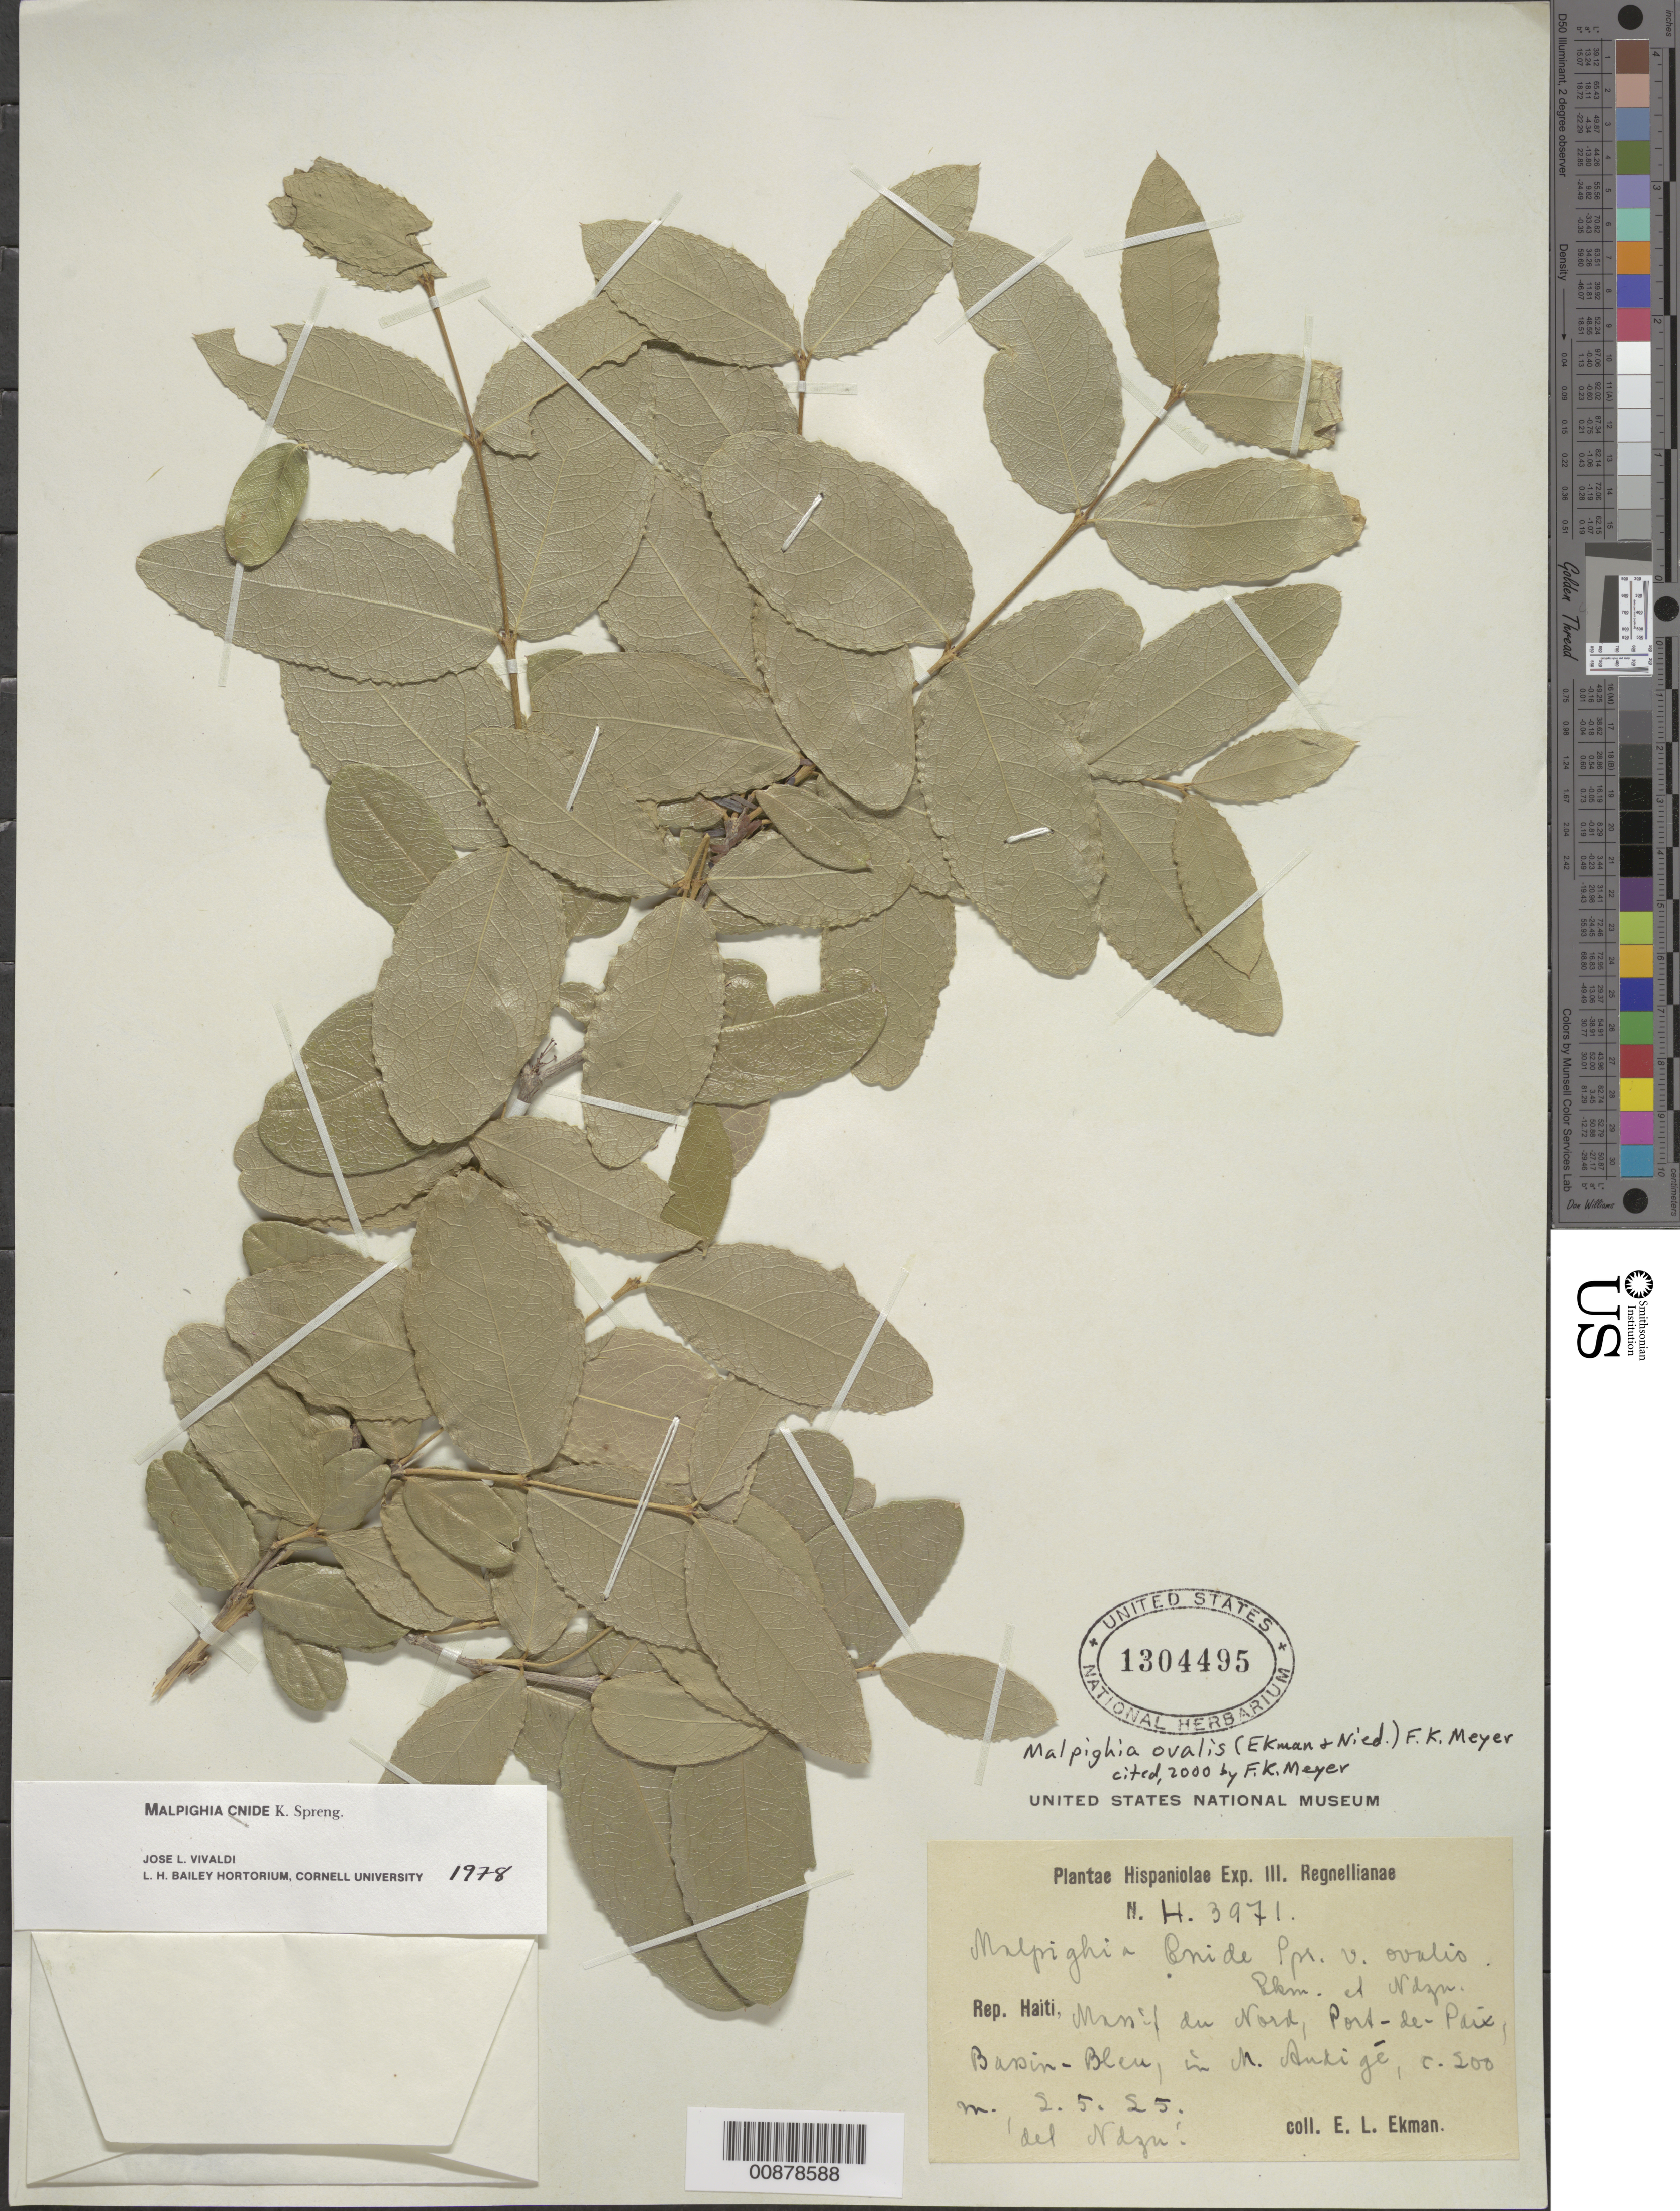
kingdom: Plantae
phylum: Tracheophyta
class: Magnoliopsida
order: Malpighiales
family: Malpighiaceae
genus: Malpighia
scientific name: Malpighia cnide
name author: Spreng.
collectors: E. L. Ekman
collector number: H. 3971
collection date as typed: Transcribed d/m/y: 2/5/25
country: Haiti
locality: Massif du Nord, Port-de-Paix, Bassin-Bleu, in M. Andigé.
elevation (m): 200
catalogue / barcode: US 1304495